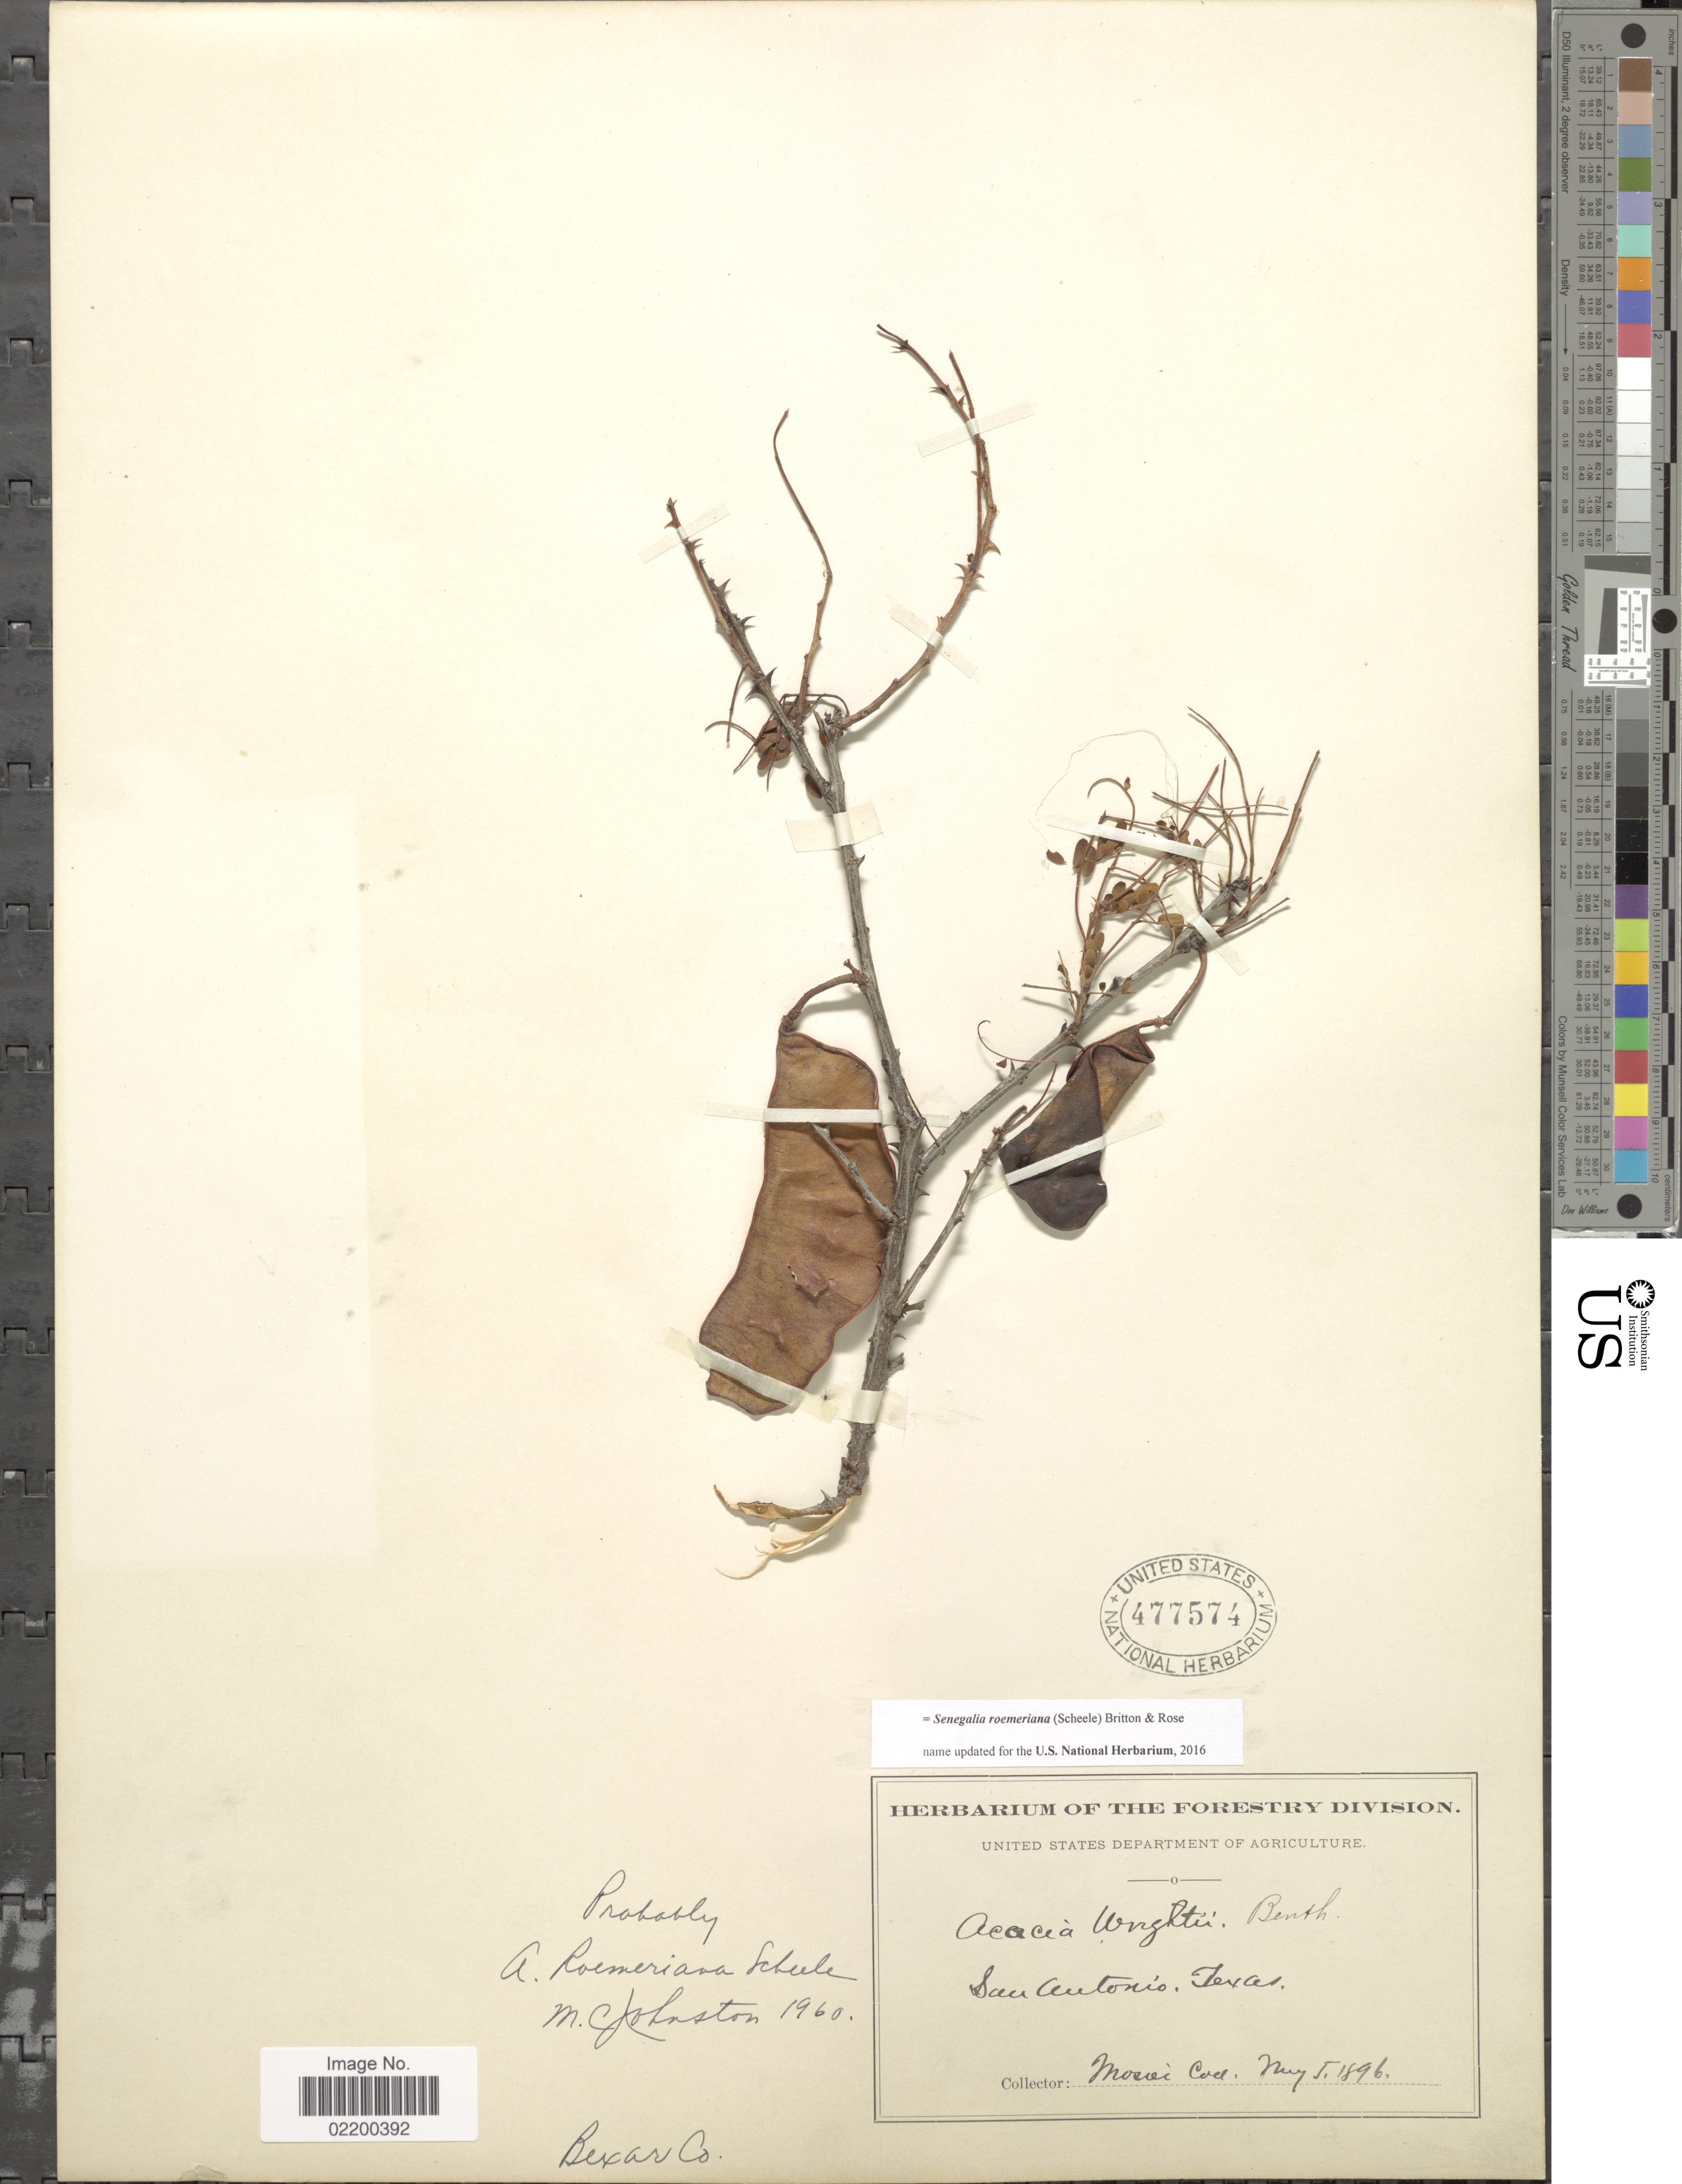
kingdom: Plantae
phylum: Tracheophyta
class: Magnoliopsida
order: Fabales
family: Fabaceae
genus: Senegalia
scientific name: Senegalia roemeriana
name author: (Scheele) Britton & Rose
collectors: Mosai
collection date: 1896-05-05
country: United States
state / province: Texas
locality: San Antonio, Bexar Co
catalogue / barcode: US 477574